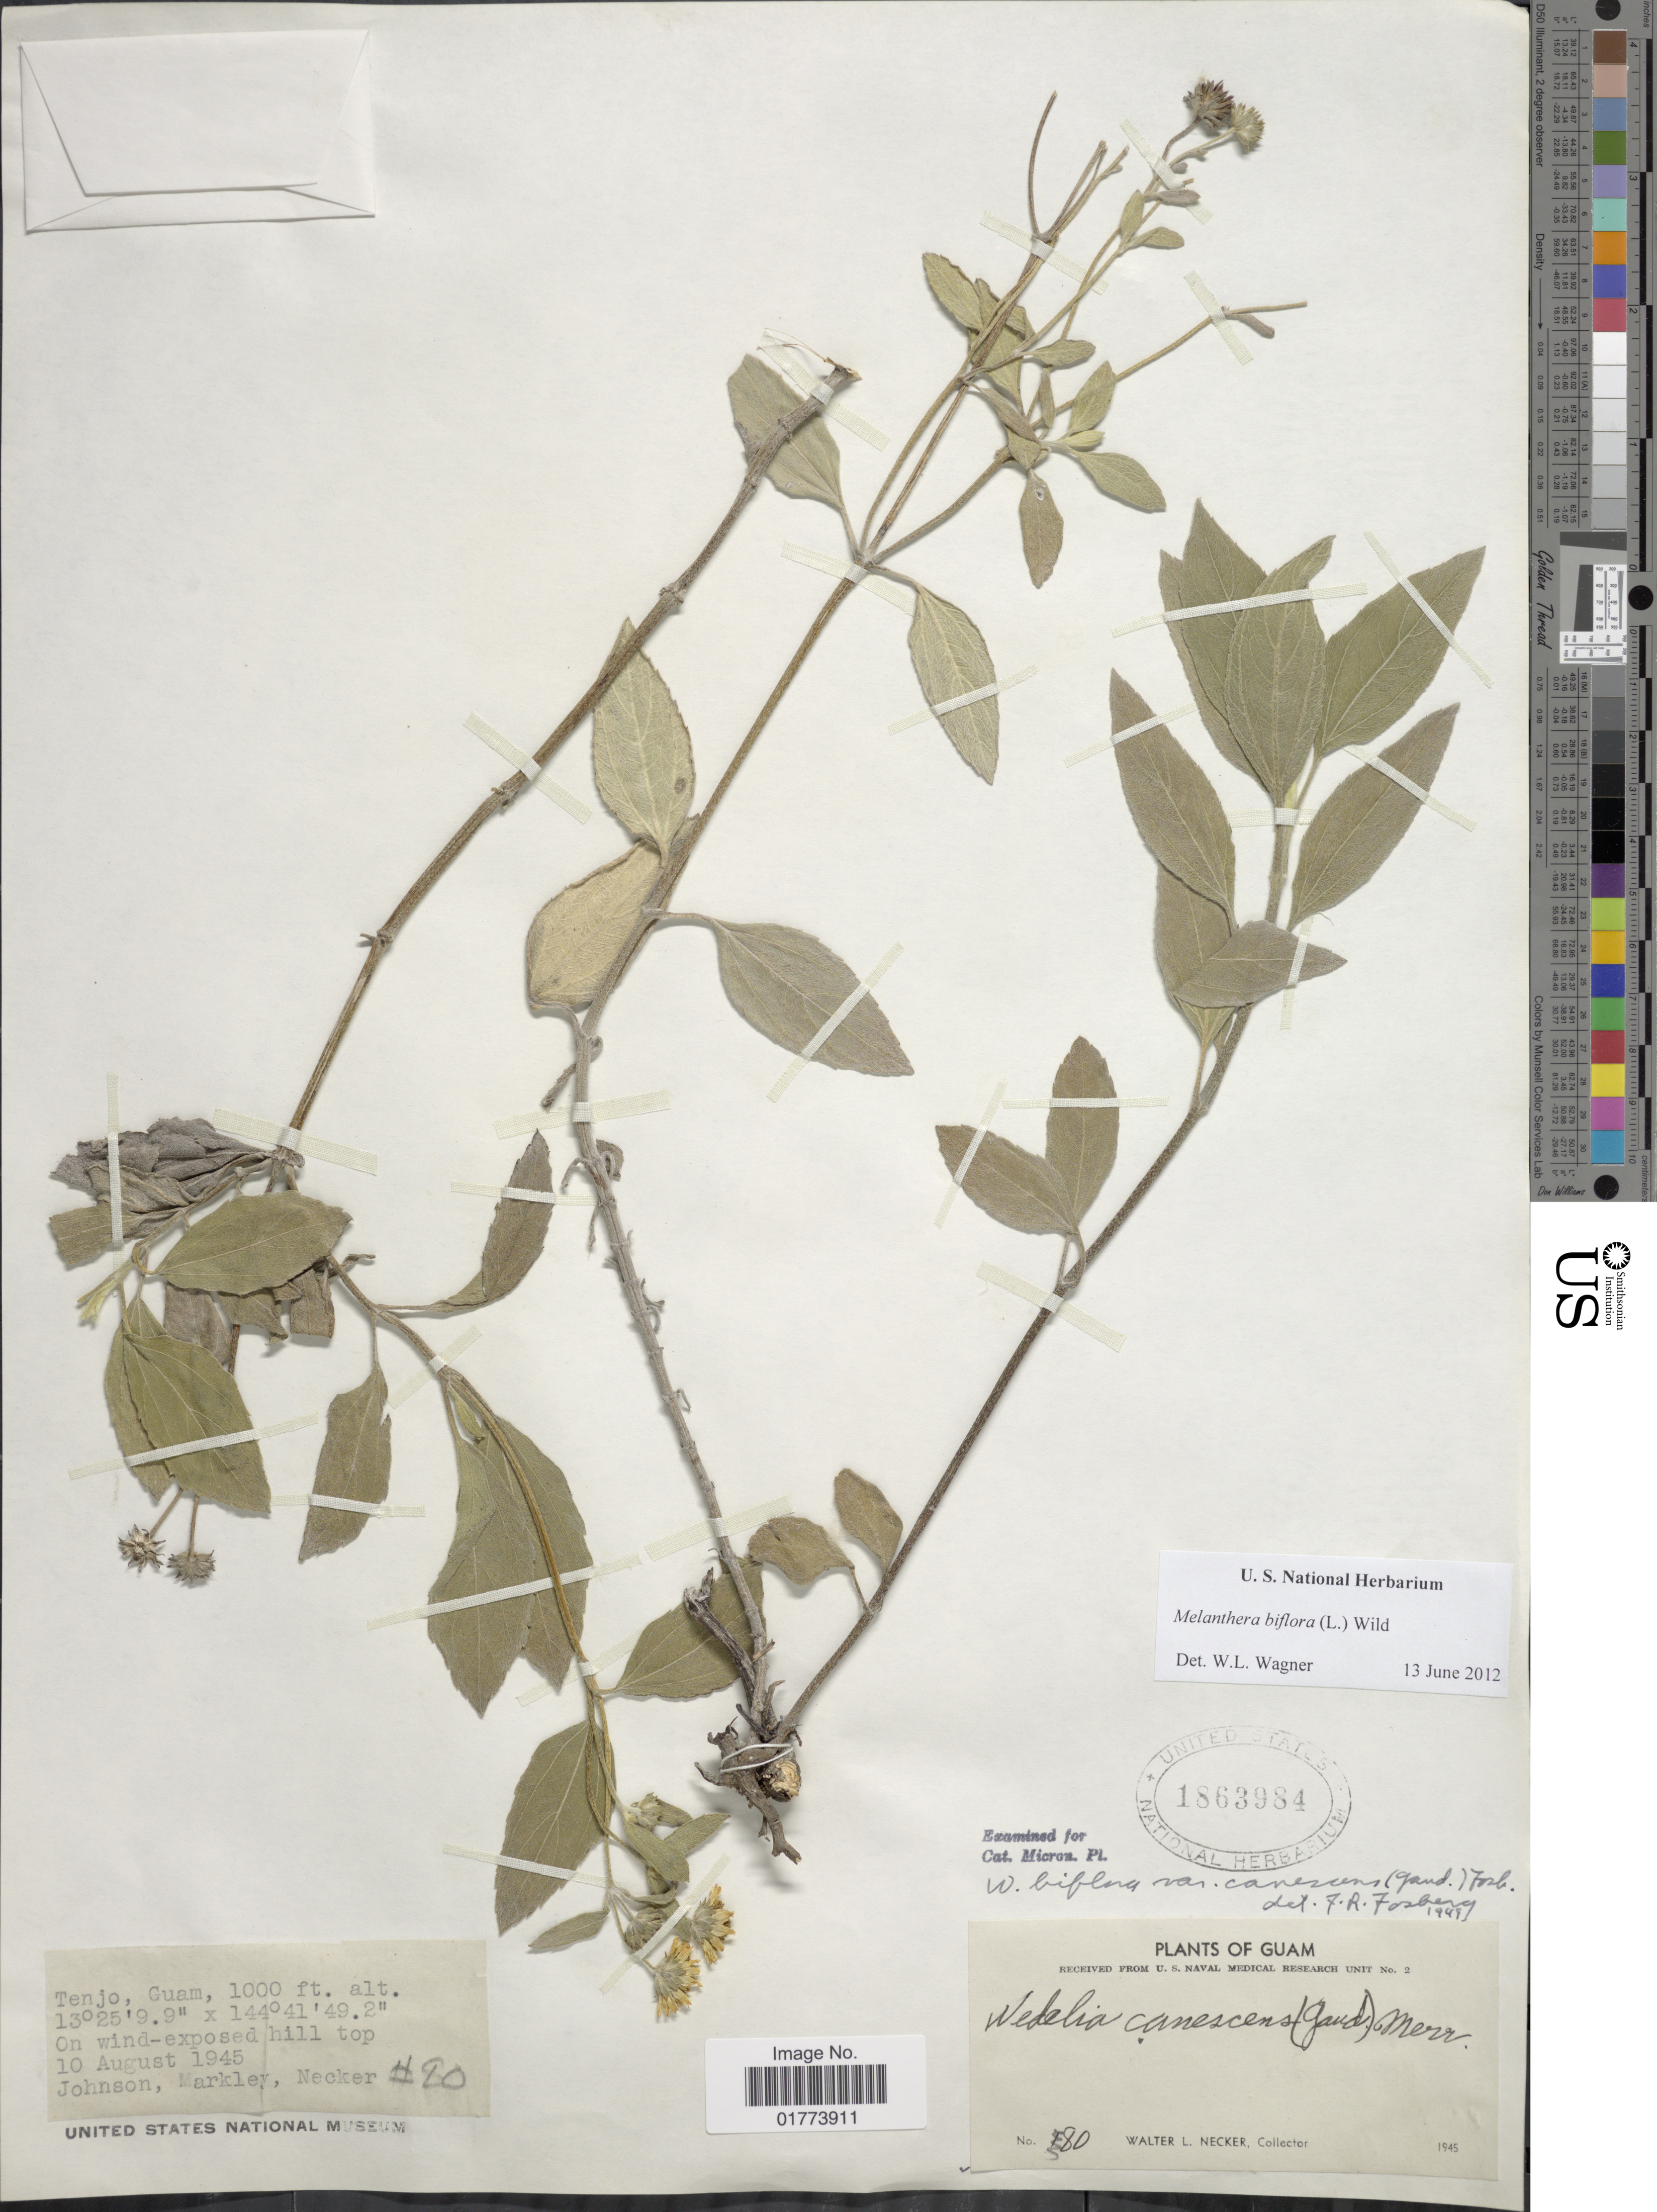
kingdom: Plantae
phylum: Tracheophyta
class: Magnoliopsida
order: Asterales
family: Asteraceae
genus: Wollastonia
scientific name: Wollastonia uniflora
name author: (Willd.) Orchard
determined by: Wagner, W. L., (BOT), Smithsonian Institution - National Museum of Natural History (UNITED STATES)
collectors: W. L. Necker, -- Johnson & Markley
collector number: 80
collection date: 1945-08-10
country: Guam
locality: Tenjo, Guam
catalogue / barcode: US 1863984